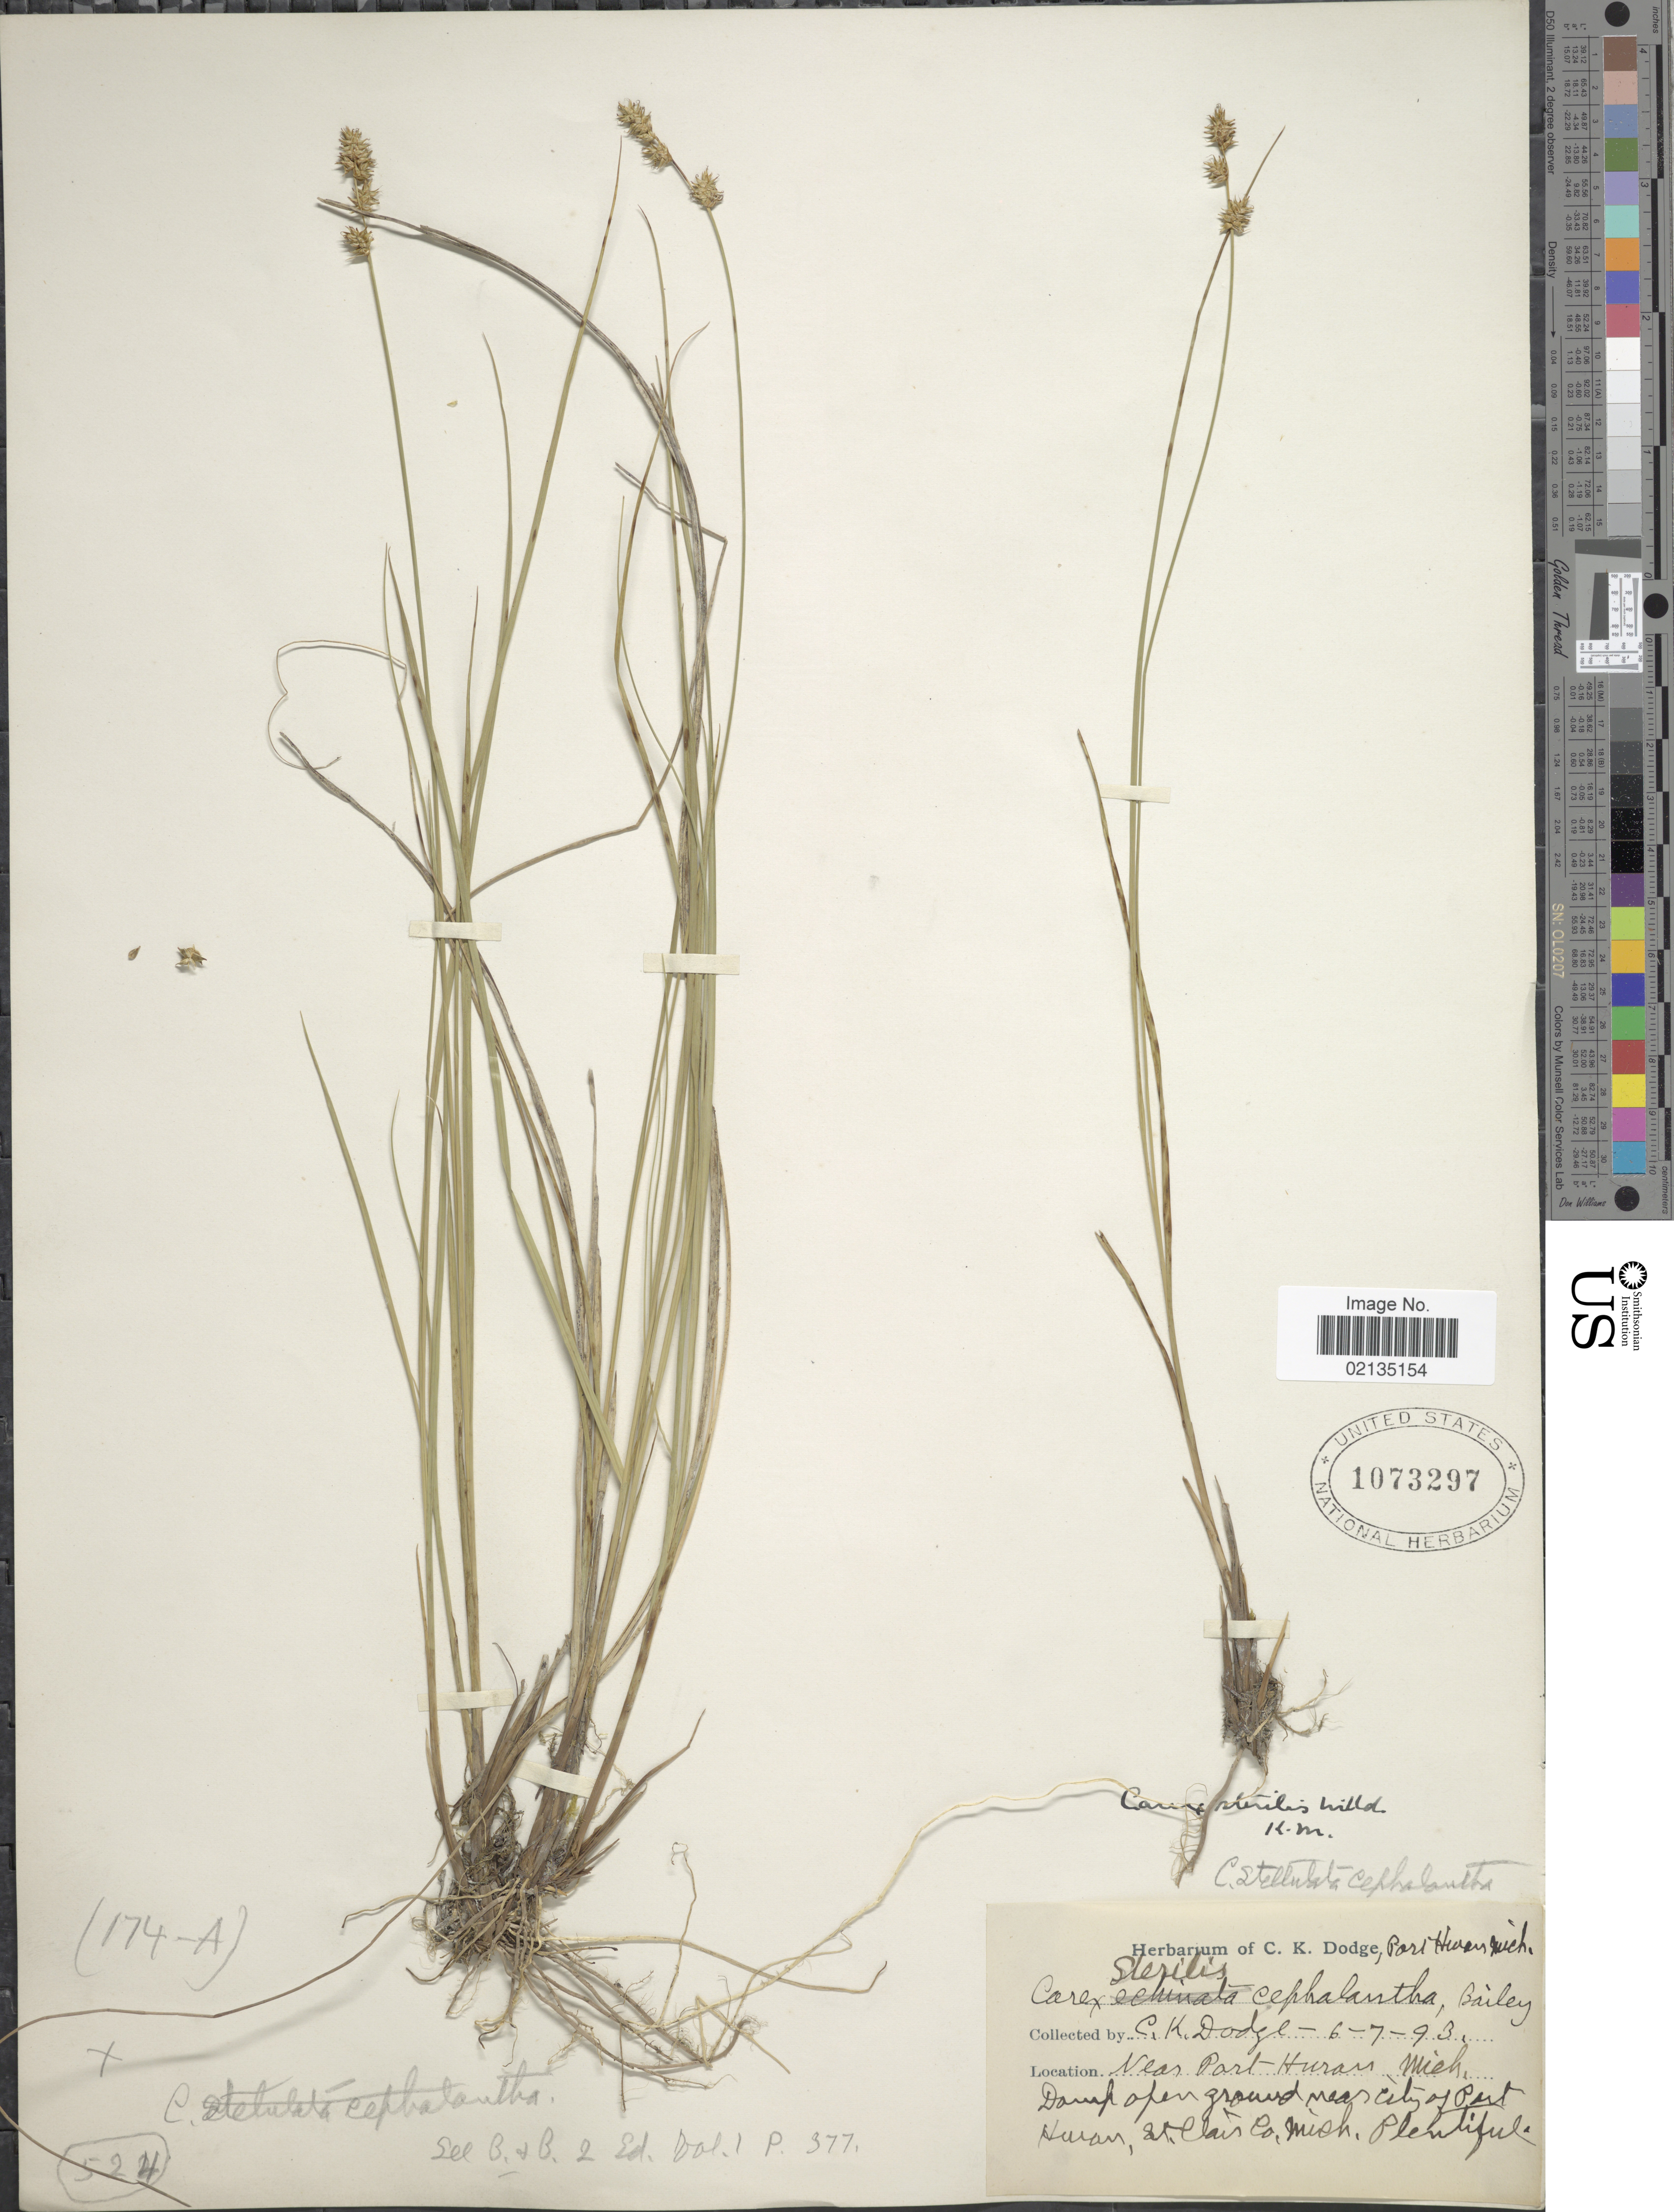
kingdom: Plantae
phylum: Tracheophyta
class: Liliopsida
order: Poales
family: Cyperaceae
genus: Carex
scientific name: Carex sterilis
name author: Willd.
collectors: C. Dodge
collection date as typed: Transcribed d/m/y: 6/7/93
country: United States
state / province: Michigan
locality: Near Port Huron, Mich. Damp. Open ground. near city of Port Huron, St. Clair Co, Mich.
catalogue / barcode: US 1073297